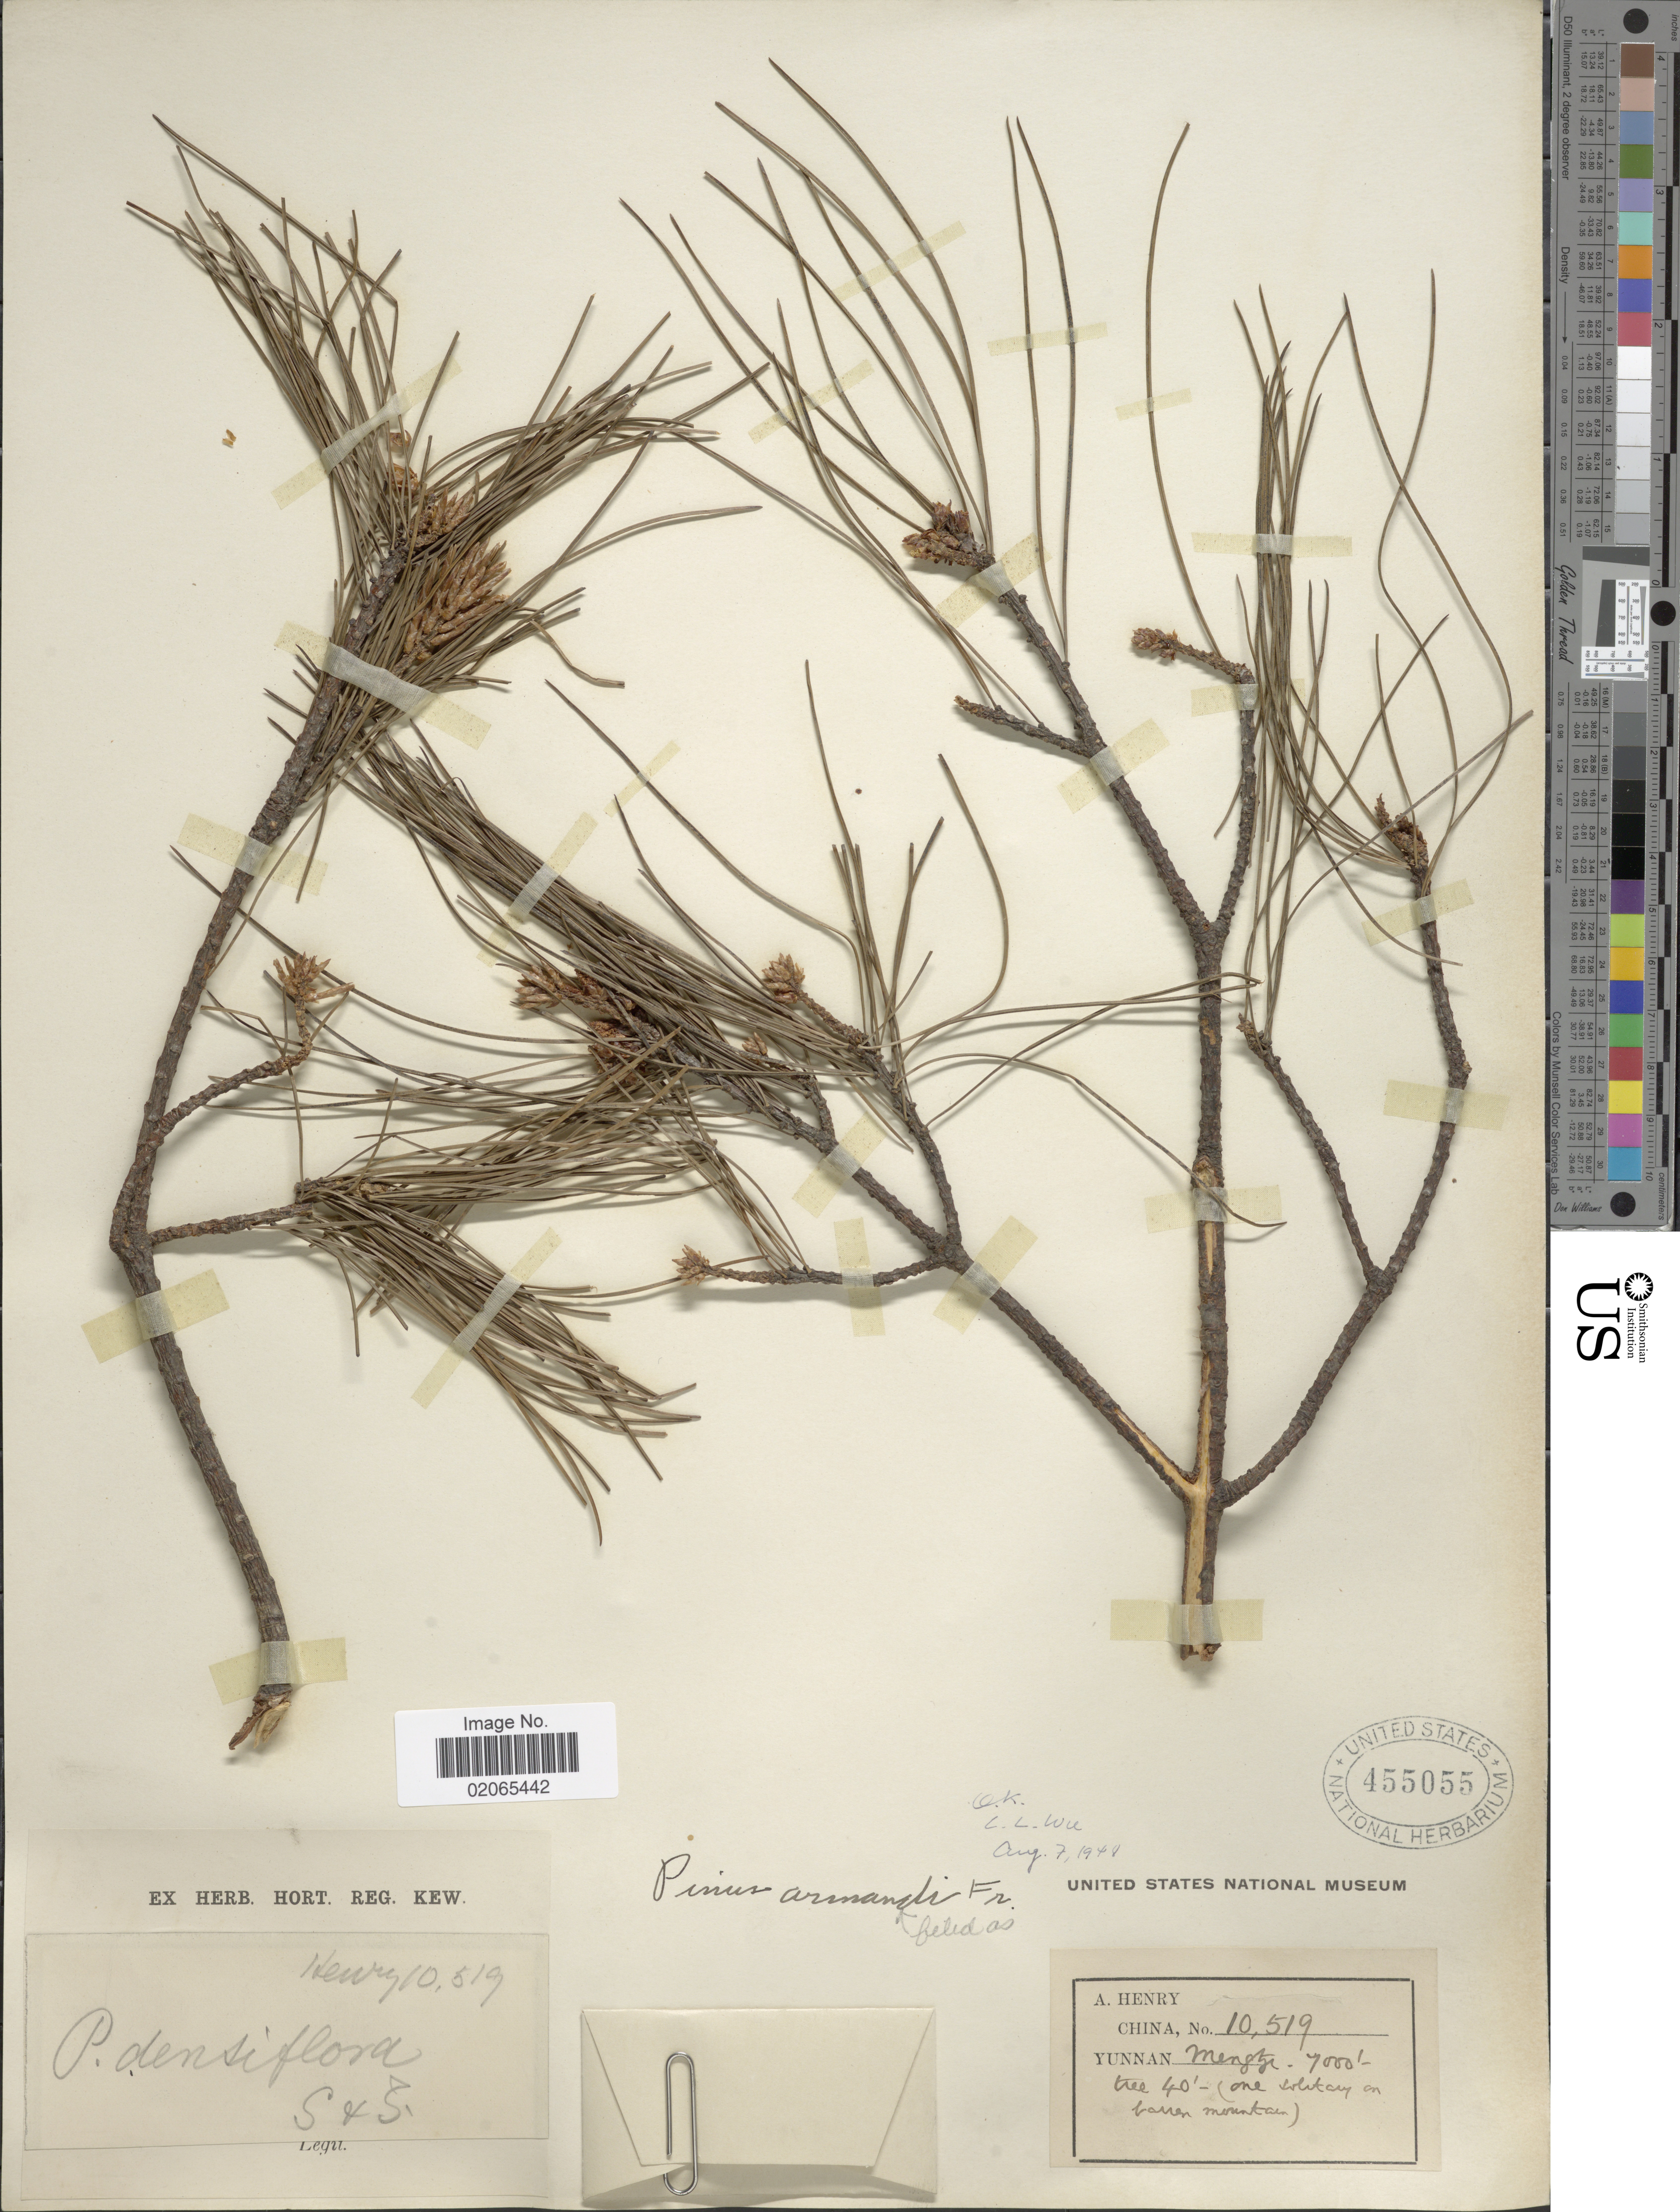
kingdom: Plantae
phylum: Tracheophyta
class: Pinopsida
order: Pinales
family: Pinaceae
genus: Pinus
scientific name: Pinus armandii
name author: Franch.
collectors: A. Henry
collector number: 10519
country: China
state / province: Yunnan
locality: Mengtsze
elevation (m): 2134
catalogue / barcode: US 455055